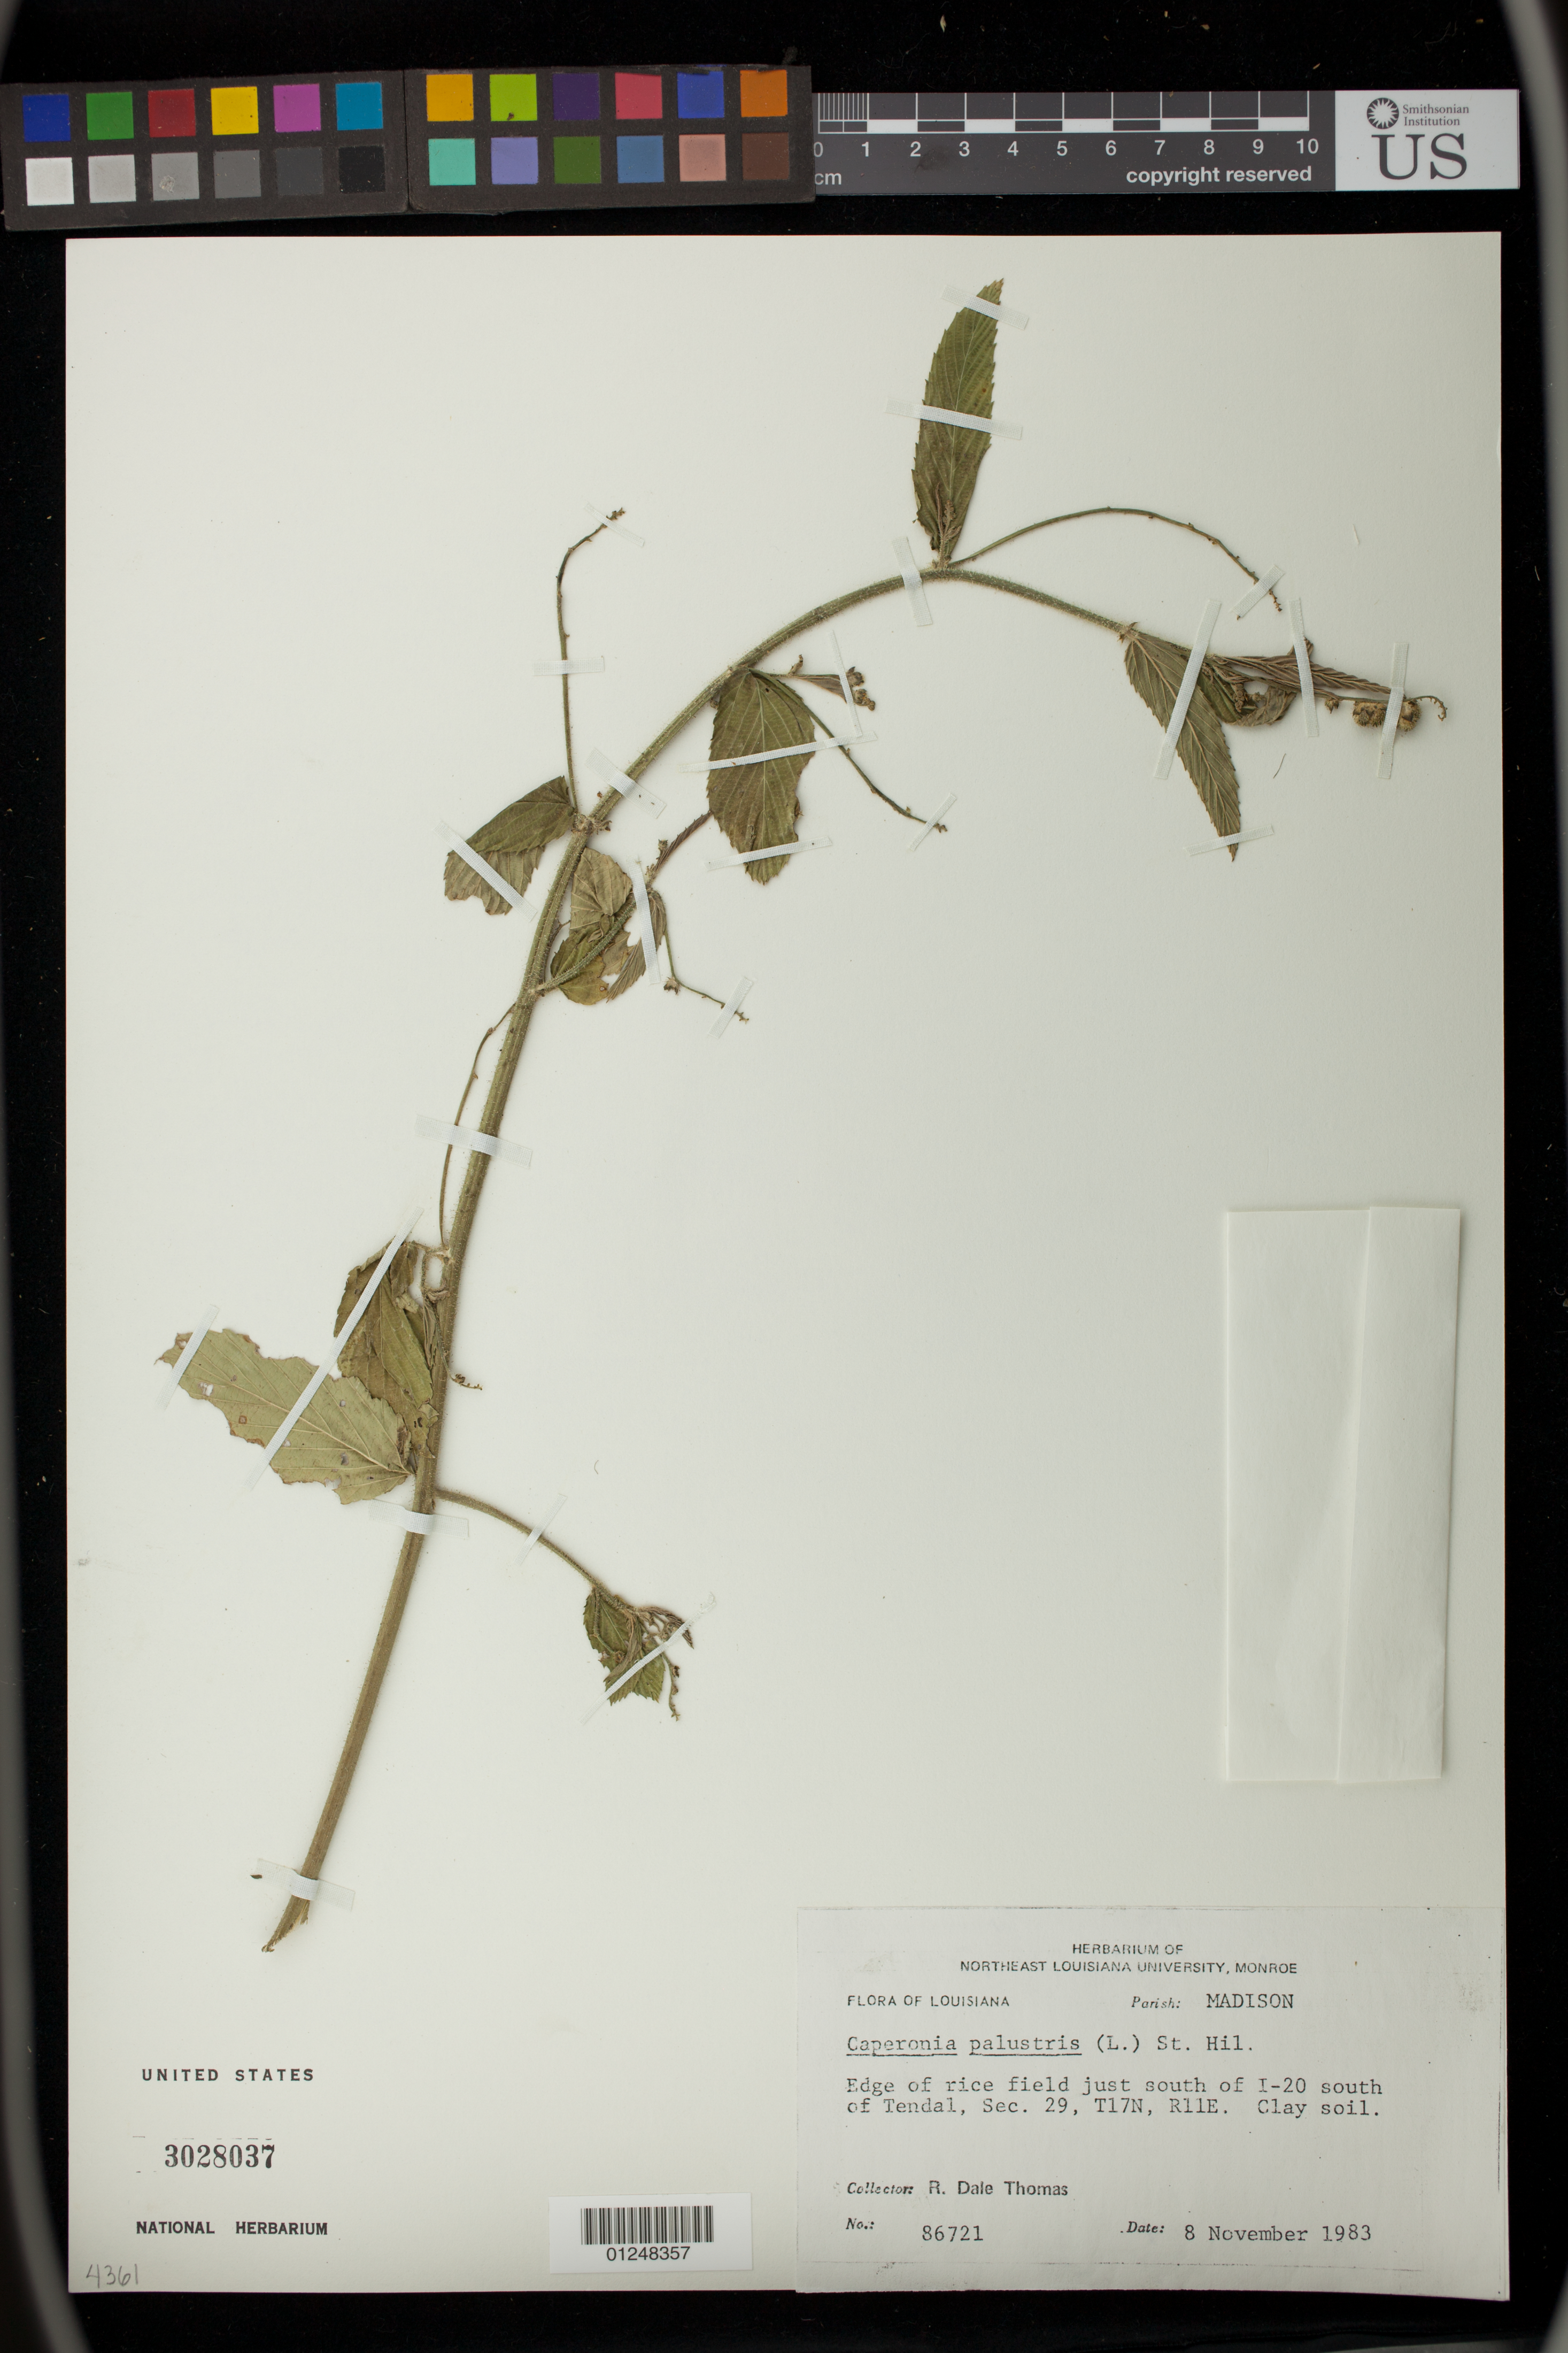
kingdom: Plantae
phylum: Tracheophyta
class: Magnoliopsida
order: Malpighiales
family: Euphorbiaceae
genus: Caperonia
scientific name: Caperonia castaneifolia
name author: (L.) A. St.-Hil.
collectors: R. Thomas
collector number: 86721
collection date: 1983-11-08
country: United States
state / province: Louisiana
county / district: Madison Parish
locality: Edge of rice field just south of I-20 south of Tendal, Sec. 29, T17N, R11E.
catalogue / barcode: US 3028037